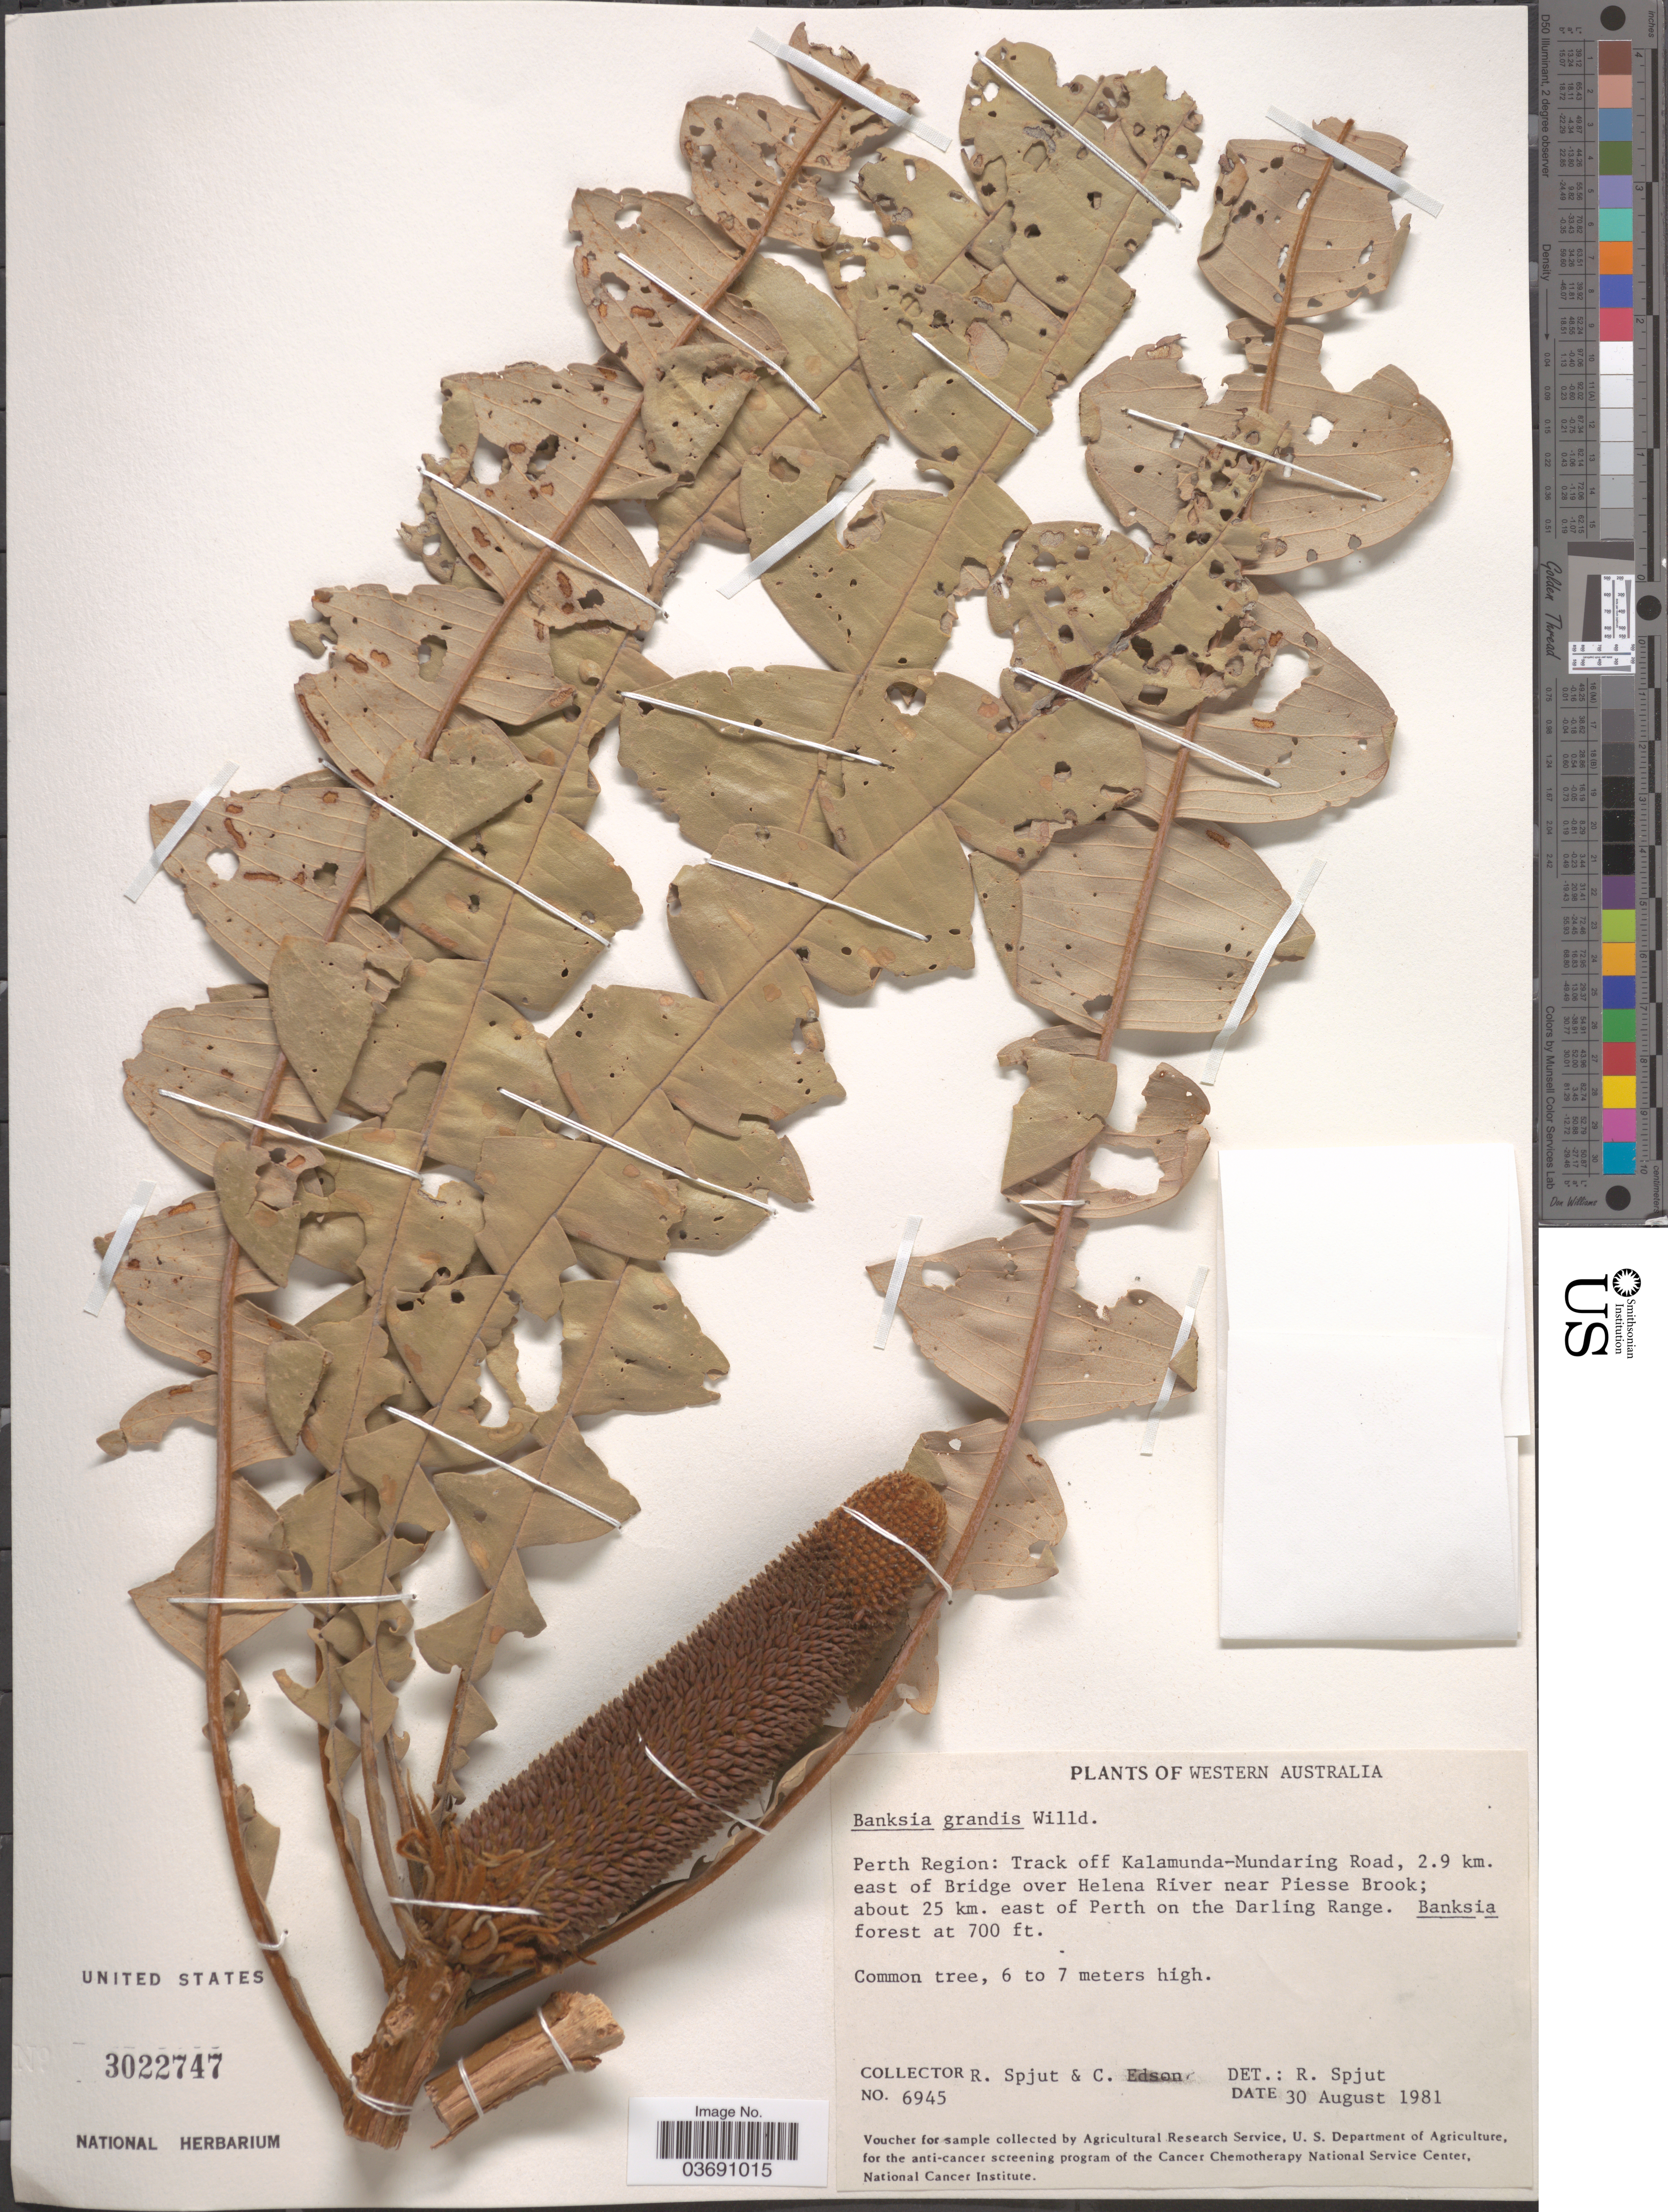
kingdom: Plantae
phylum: Tracheophyta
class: Magnoliopsida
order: Proteales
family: Proteaceae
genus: Banksia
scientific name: Banksia grandis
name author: Willd.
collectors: R. Spjut & C. Edson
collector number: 6945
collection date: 1981-08-30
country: Australia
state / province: Western Australia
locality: Perth Region: Track off Kalamunda-Mundaring Road, 2.9 km. east of Bridge over Helena River near Piesse Brook; about 25 km. east of Perth on the Darling Range.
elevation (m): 213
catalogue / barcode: US 3022747